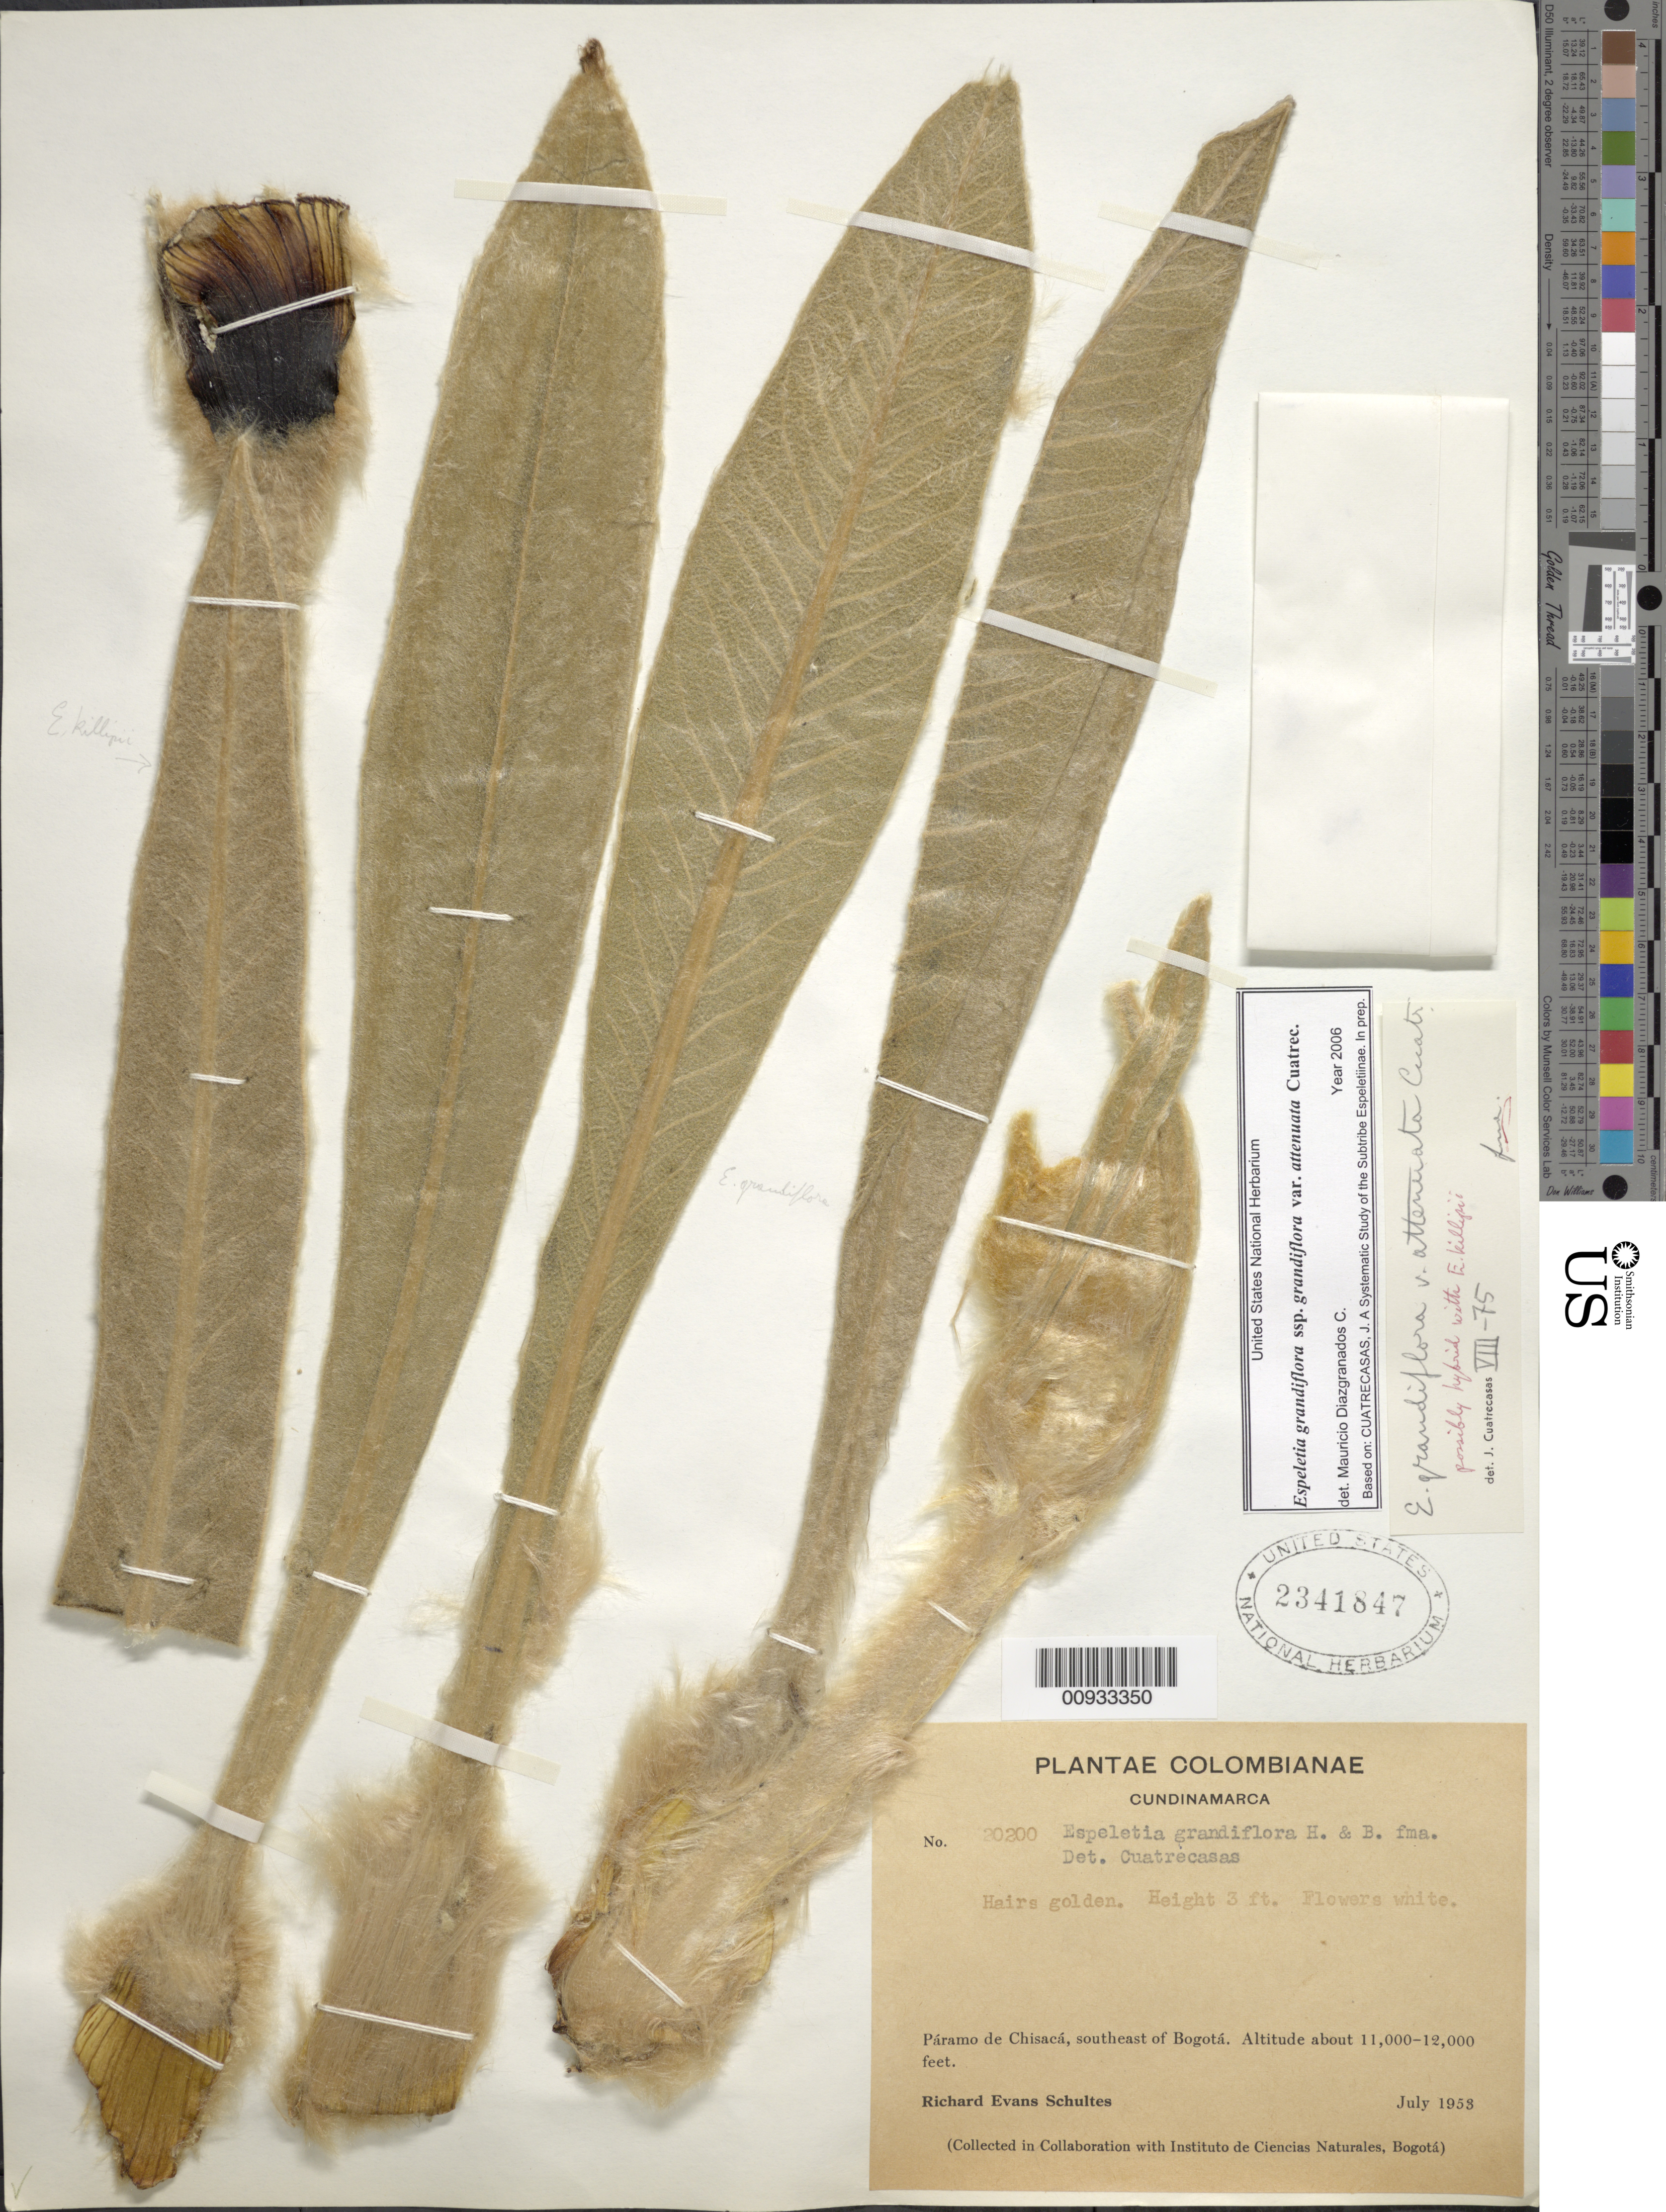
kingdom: Plantae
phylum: Tracheophyta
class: Magnoliopsida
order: Asterales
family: Asteraceae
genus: Espeletia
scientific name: Espeletia grandiflora var. attenuata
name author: Cuatrec.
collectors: R. E. Schultes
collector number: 20200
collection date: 1953-07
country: Colombia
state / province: Cundinamarca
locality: Cundinamarca. Paramo de Chisaca, southeast of Bogota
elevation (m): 3353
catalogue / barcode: US 2341847